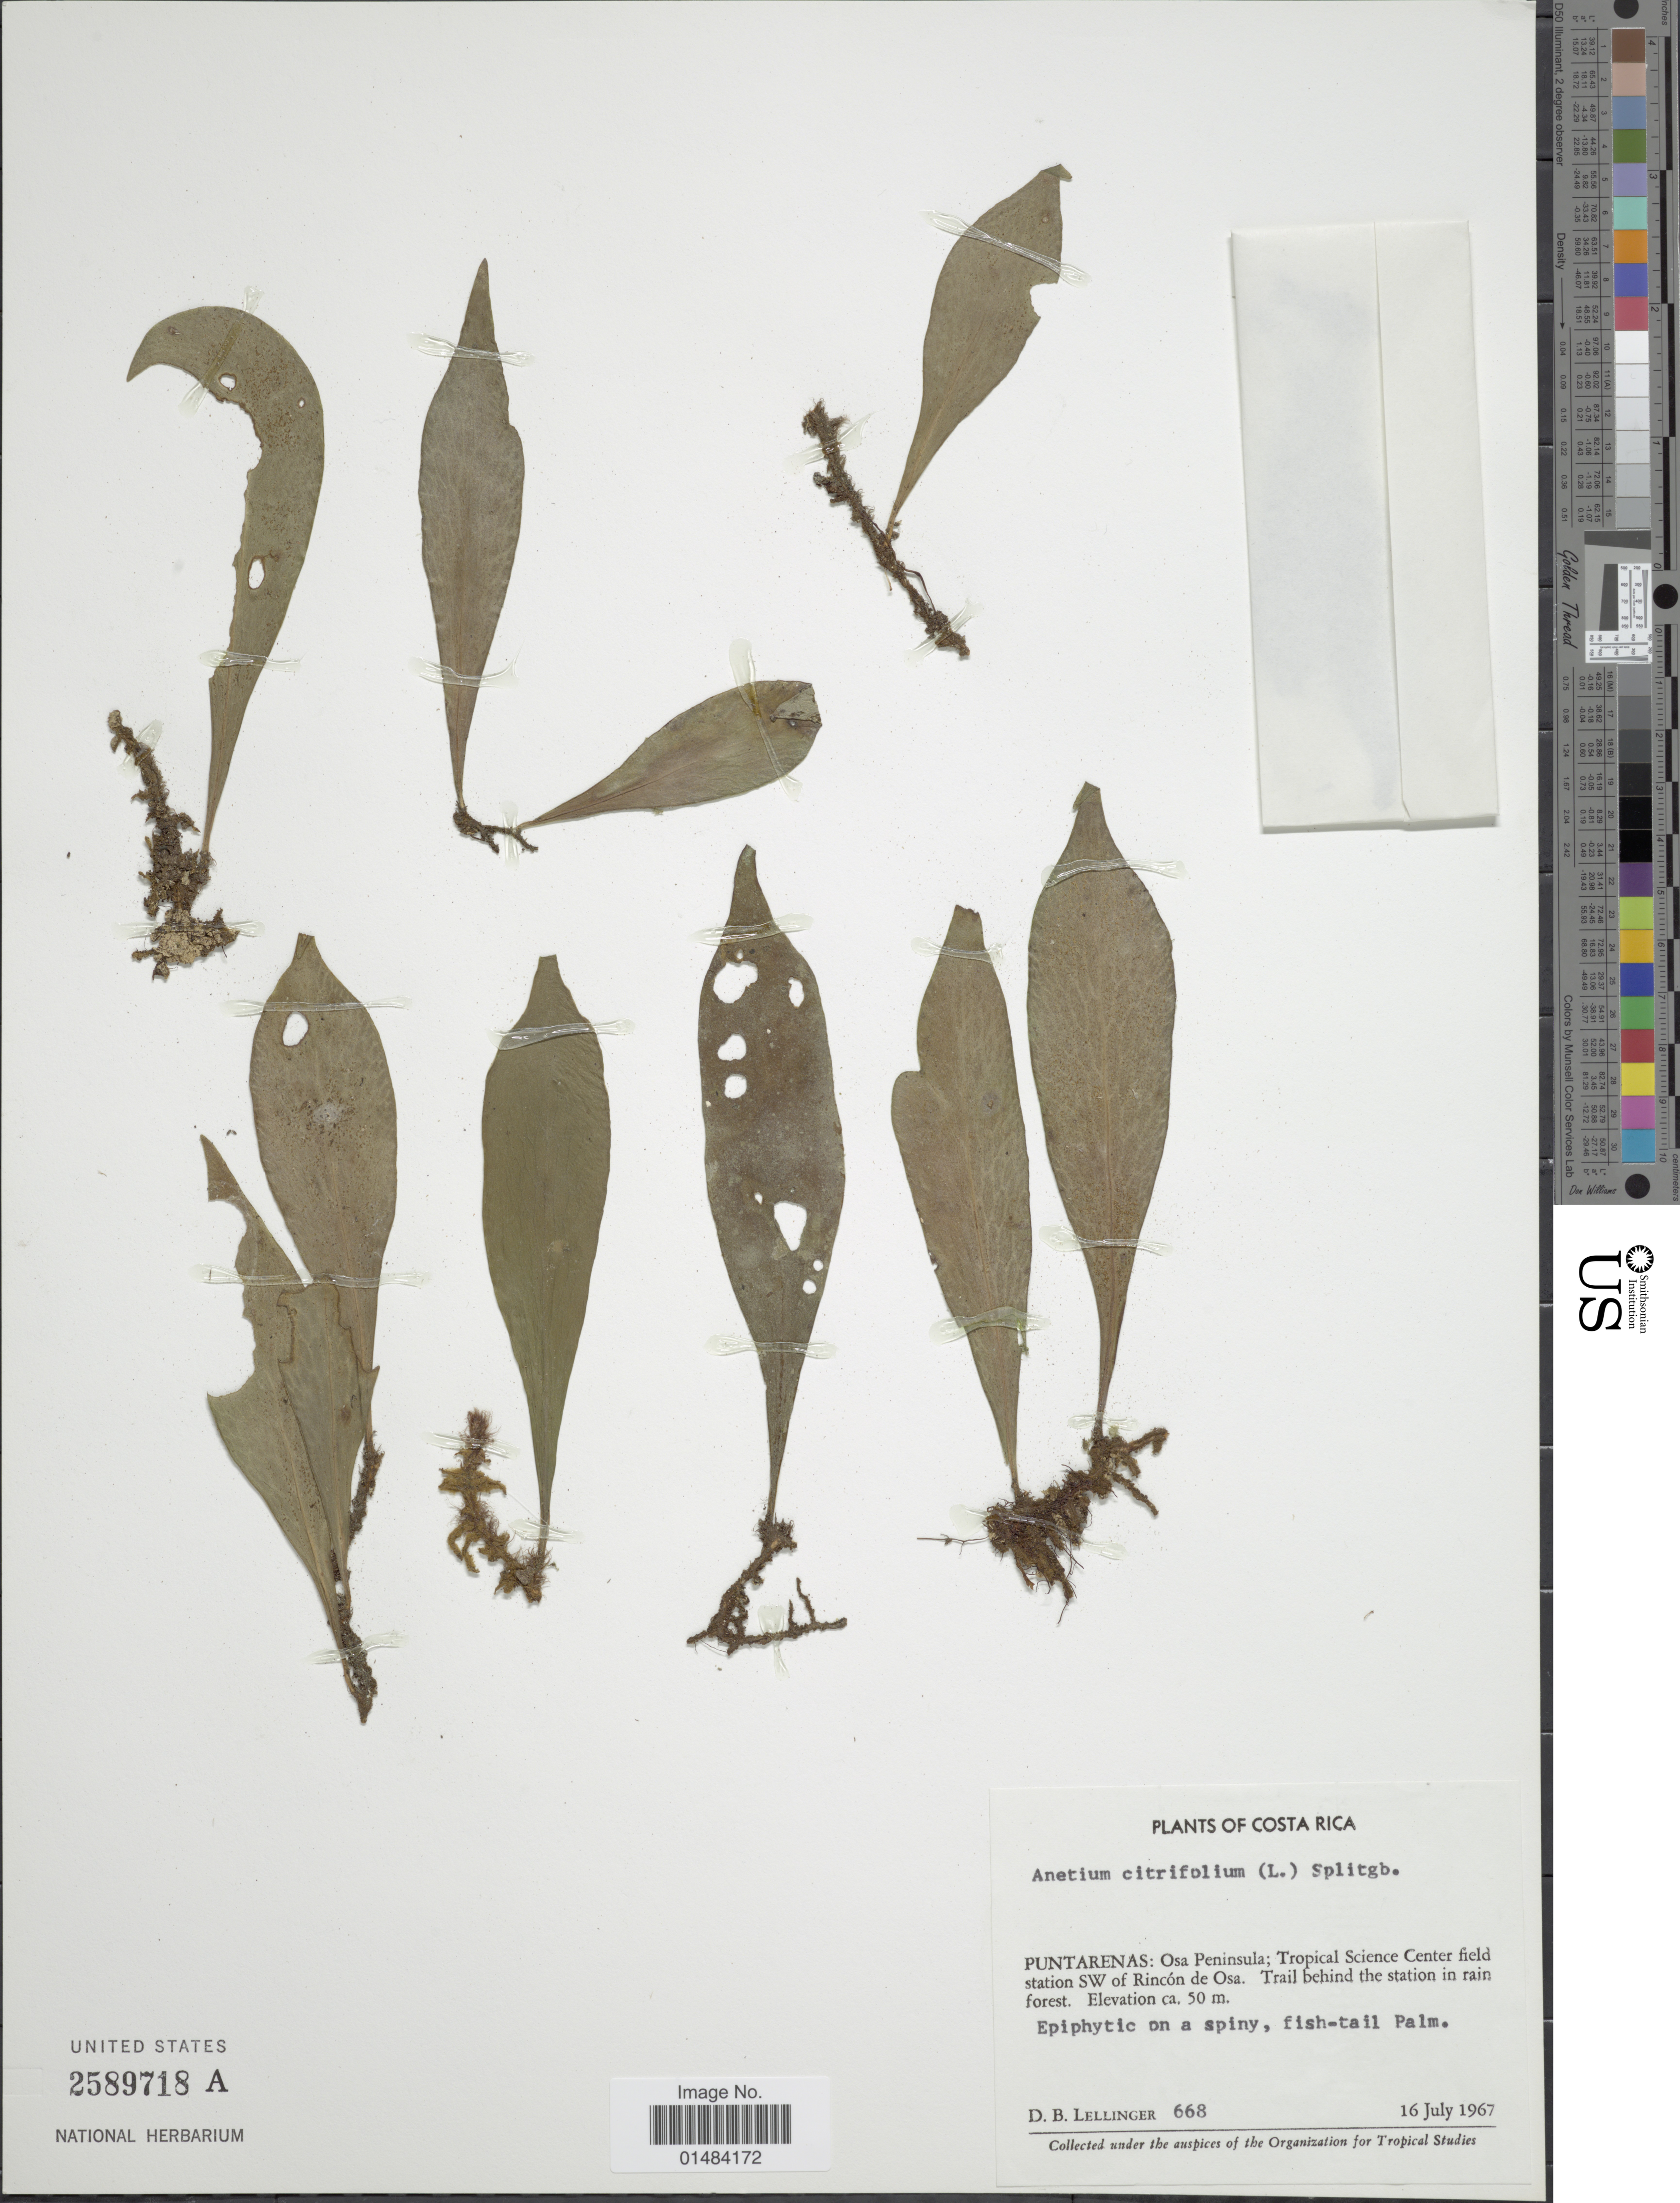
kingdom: Plantae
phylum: Tracheophyta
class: Polypodiopsida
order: Polypodiales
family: Pteridaceae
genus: Anetium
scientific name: Anetium citrifolium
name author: (L.) Splitg.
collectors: D. B. Lellinger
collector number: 668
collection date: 1967-07-16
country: Costa Rica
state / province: Puntarenas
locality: Costa Rica, Puntarenas: Osa Peninsula; Tropical Science Center field station SW of Rincon de Osa. Trail behind the station in rain forest.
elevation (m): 50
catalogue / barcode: US 2589718A